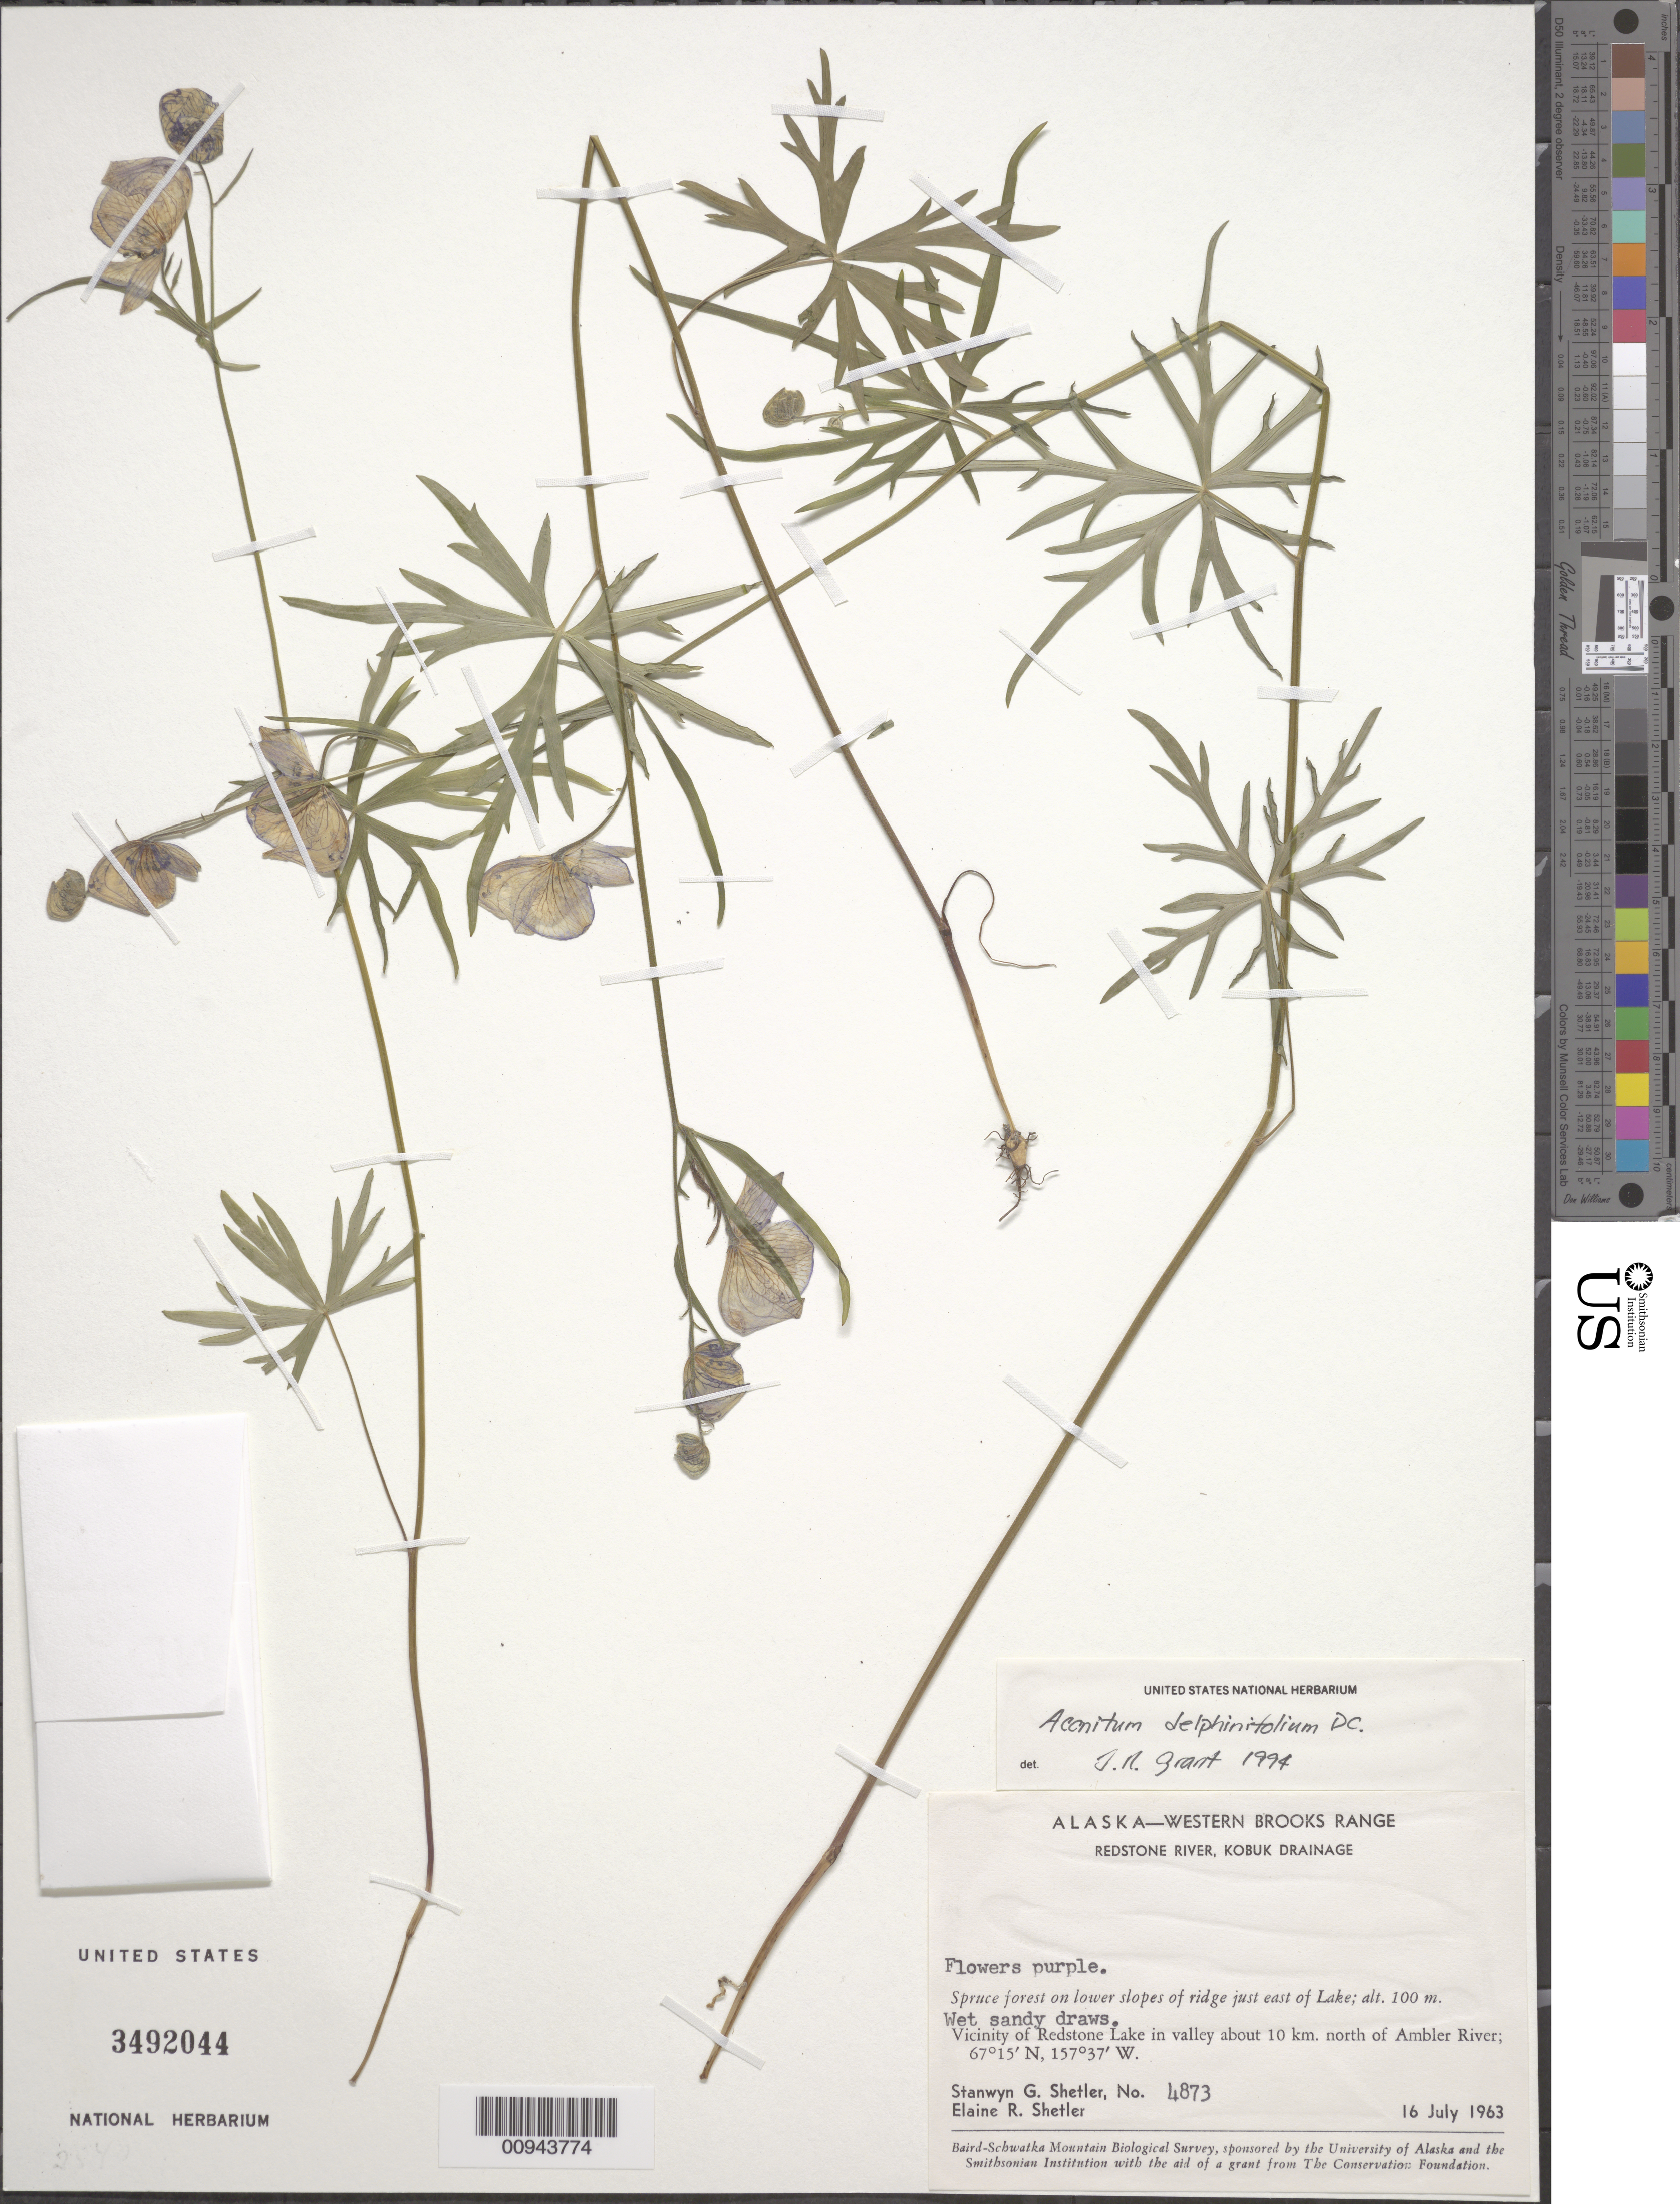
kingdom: Plantae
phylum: Tracheophyta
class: Magnoliopsida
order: Ranunculales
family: Ranunculaceae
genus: Aconitum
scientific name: Aconitum delphinifolium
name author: DC.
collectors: S. Shetler & E. R. Shetler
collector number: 4873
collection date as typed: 16 Jul 1963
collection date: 1963-07-16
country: United States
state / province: Alaska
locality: Vicinity of Redstone Lake in valley about 10 km. north of Ambler River. Western Brooks Range, Redstone River, Kobuk Drainage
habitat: Spruce forest on lower slopes of ridge just east of Lake. Wet sandy draws.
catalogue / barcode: US 3492044